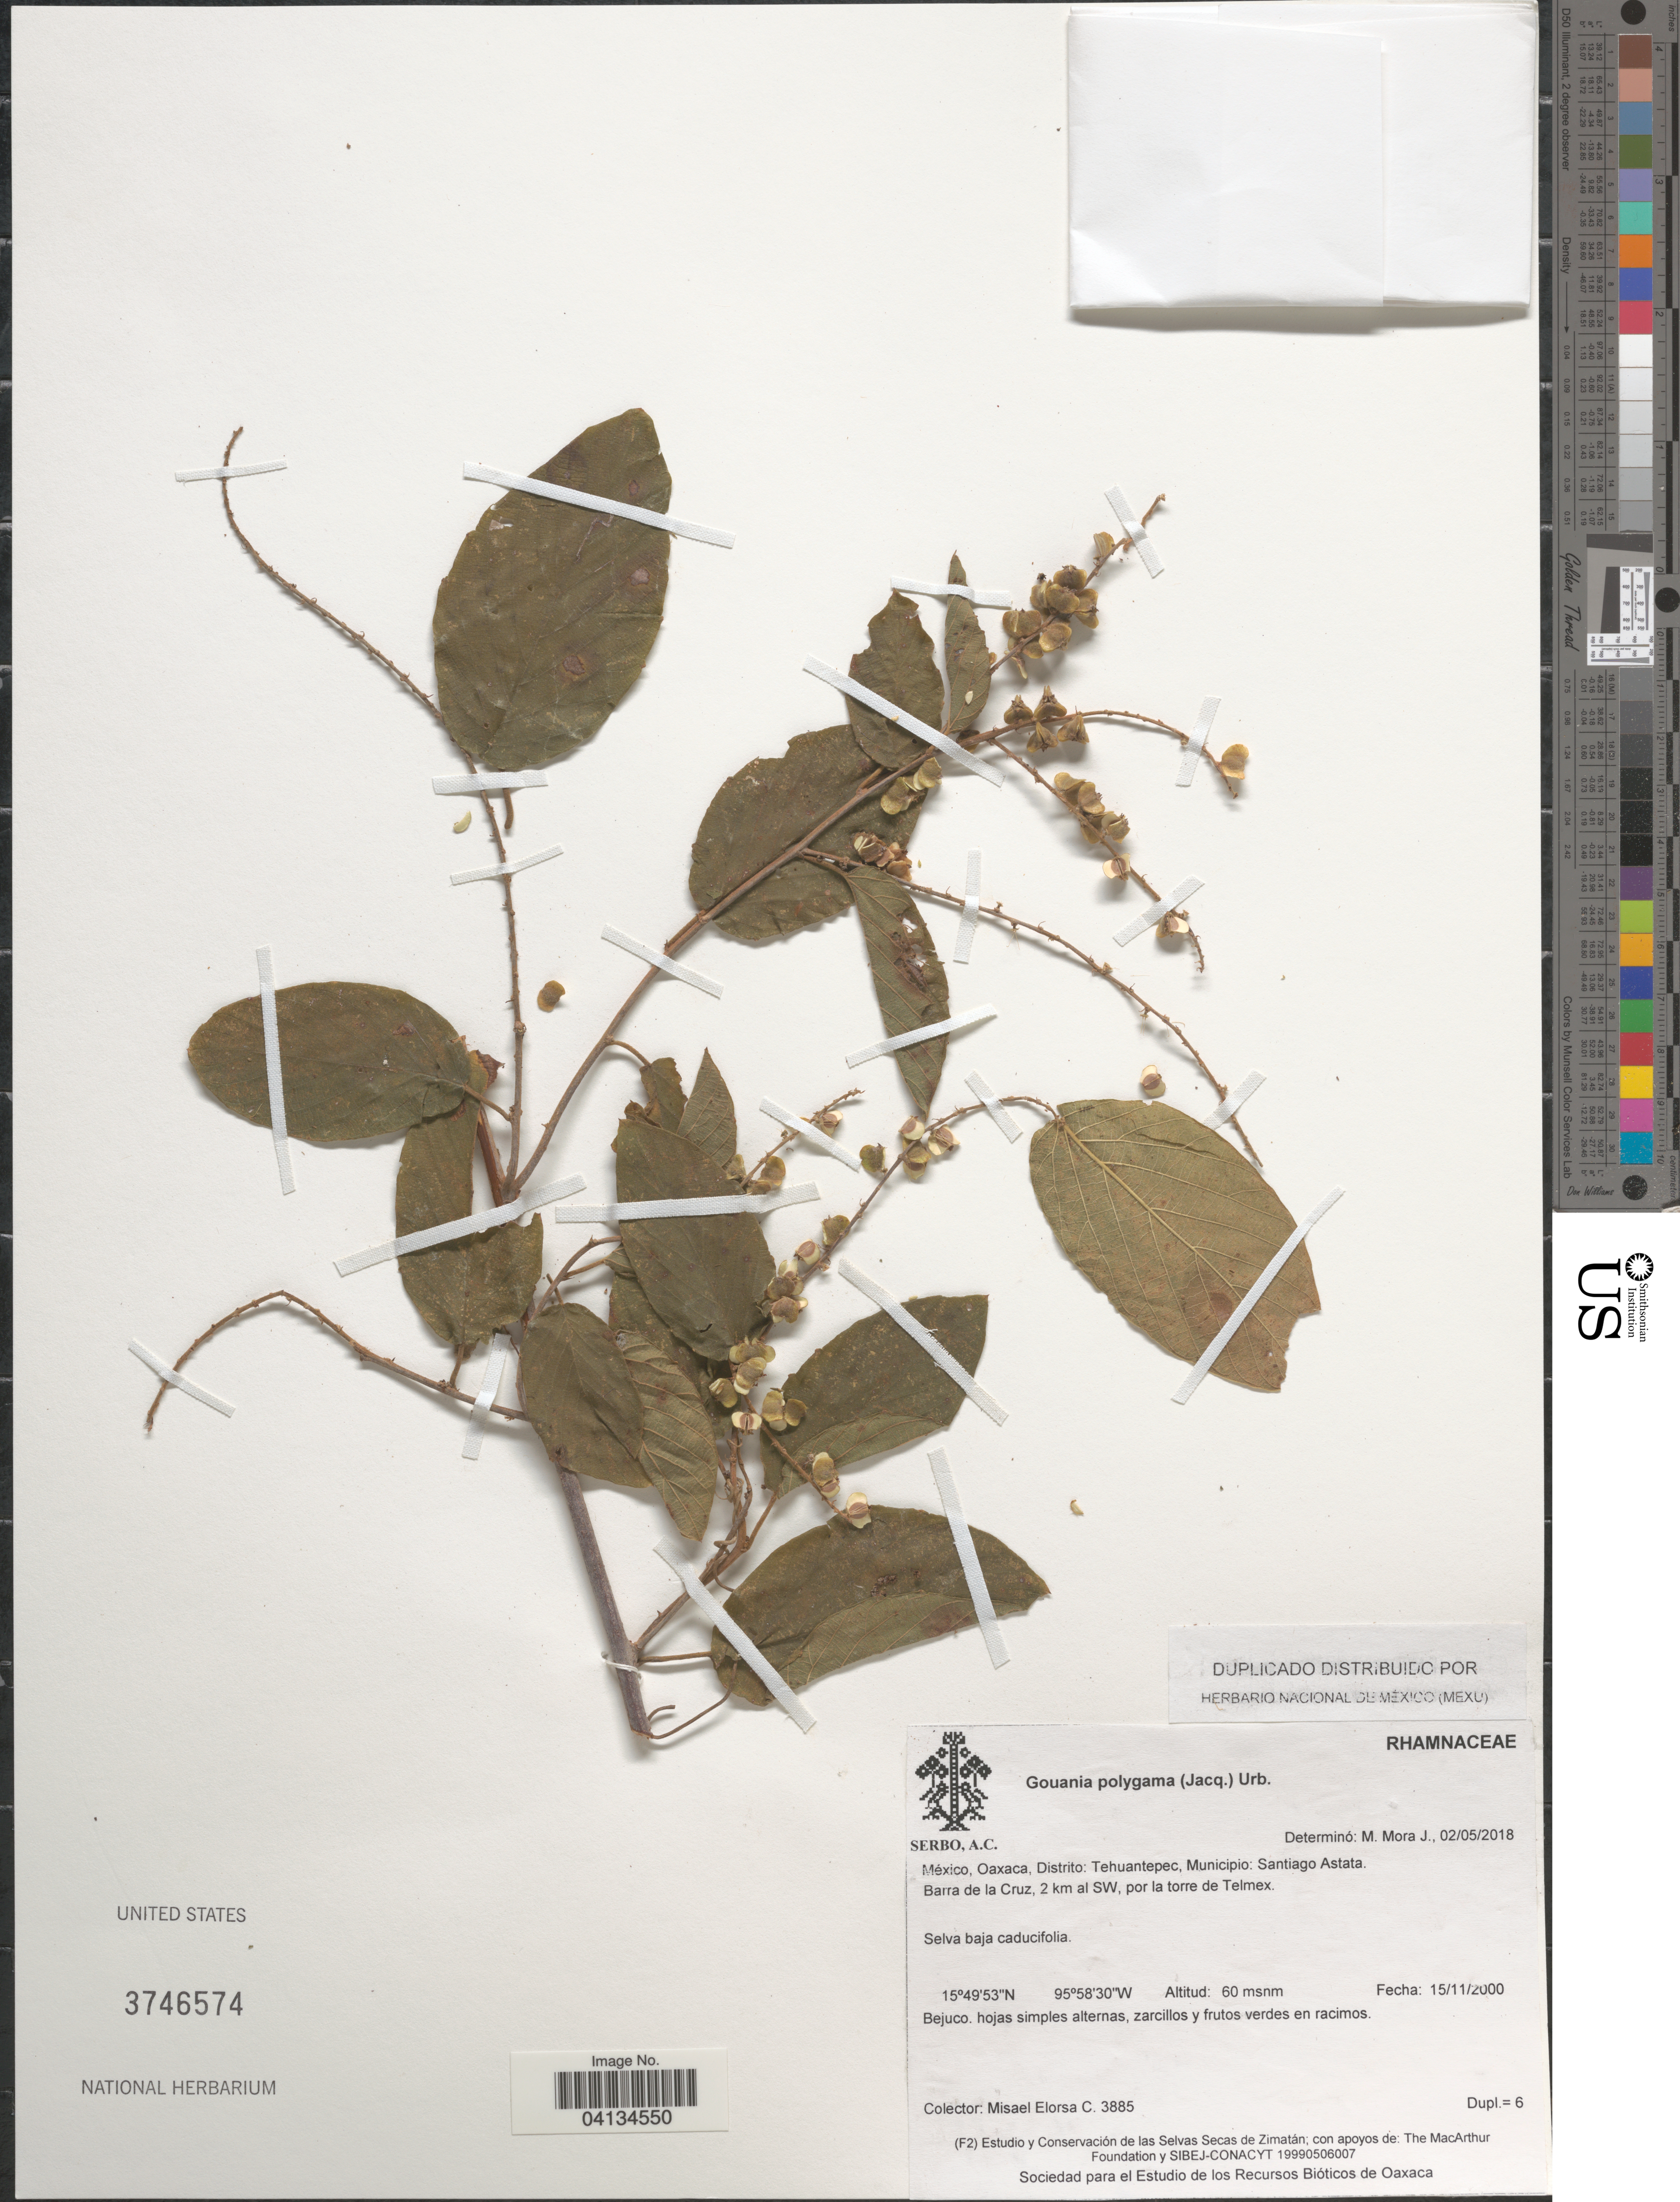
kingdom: Plantae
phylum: Tracheophyta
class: Magnoliopsida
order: Rosales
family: Rhamnaceae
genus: Gouania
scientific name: Gouania polygama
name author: (Jacq.) Urb.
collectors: M. Elorsa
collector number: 3885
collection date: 2000-11-15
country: Mexico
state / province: Oaxaca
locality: Distrito: Tehuantepec, Municipio: Santiago Astata. Barra de la Cruz, 2 km al SW, por la torre de Telmex.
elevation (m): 60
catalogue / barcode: US 3746574